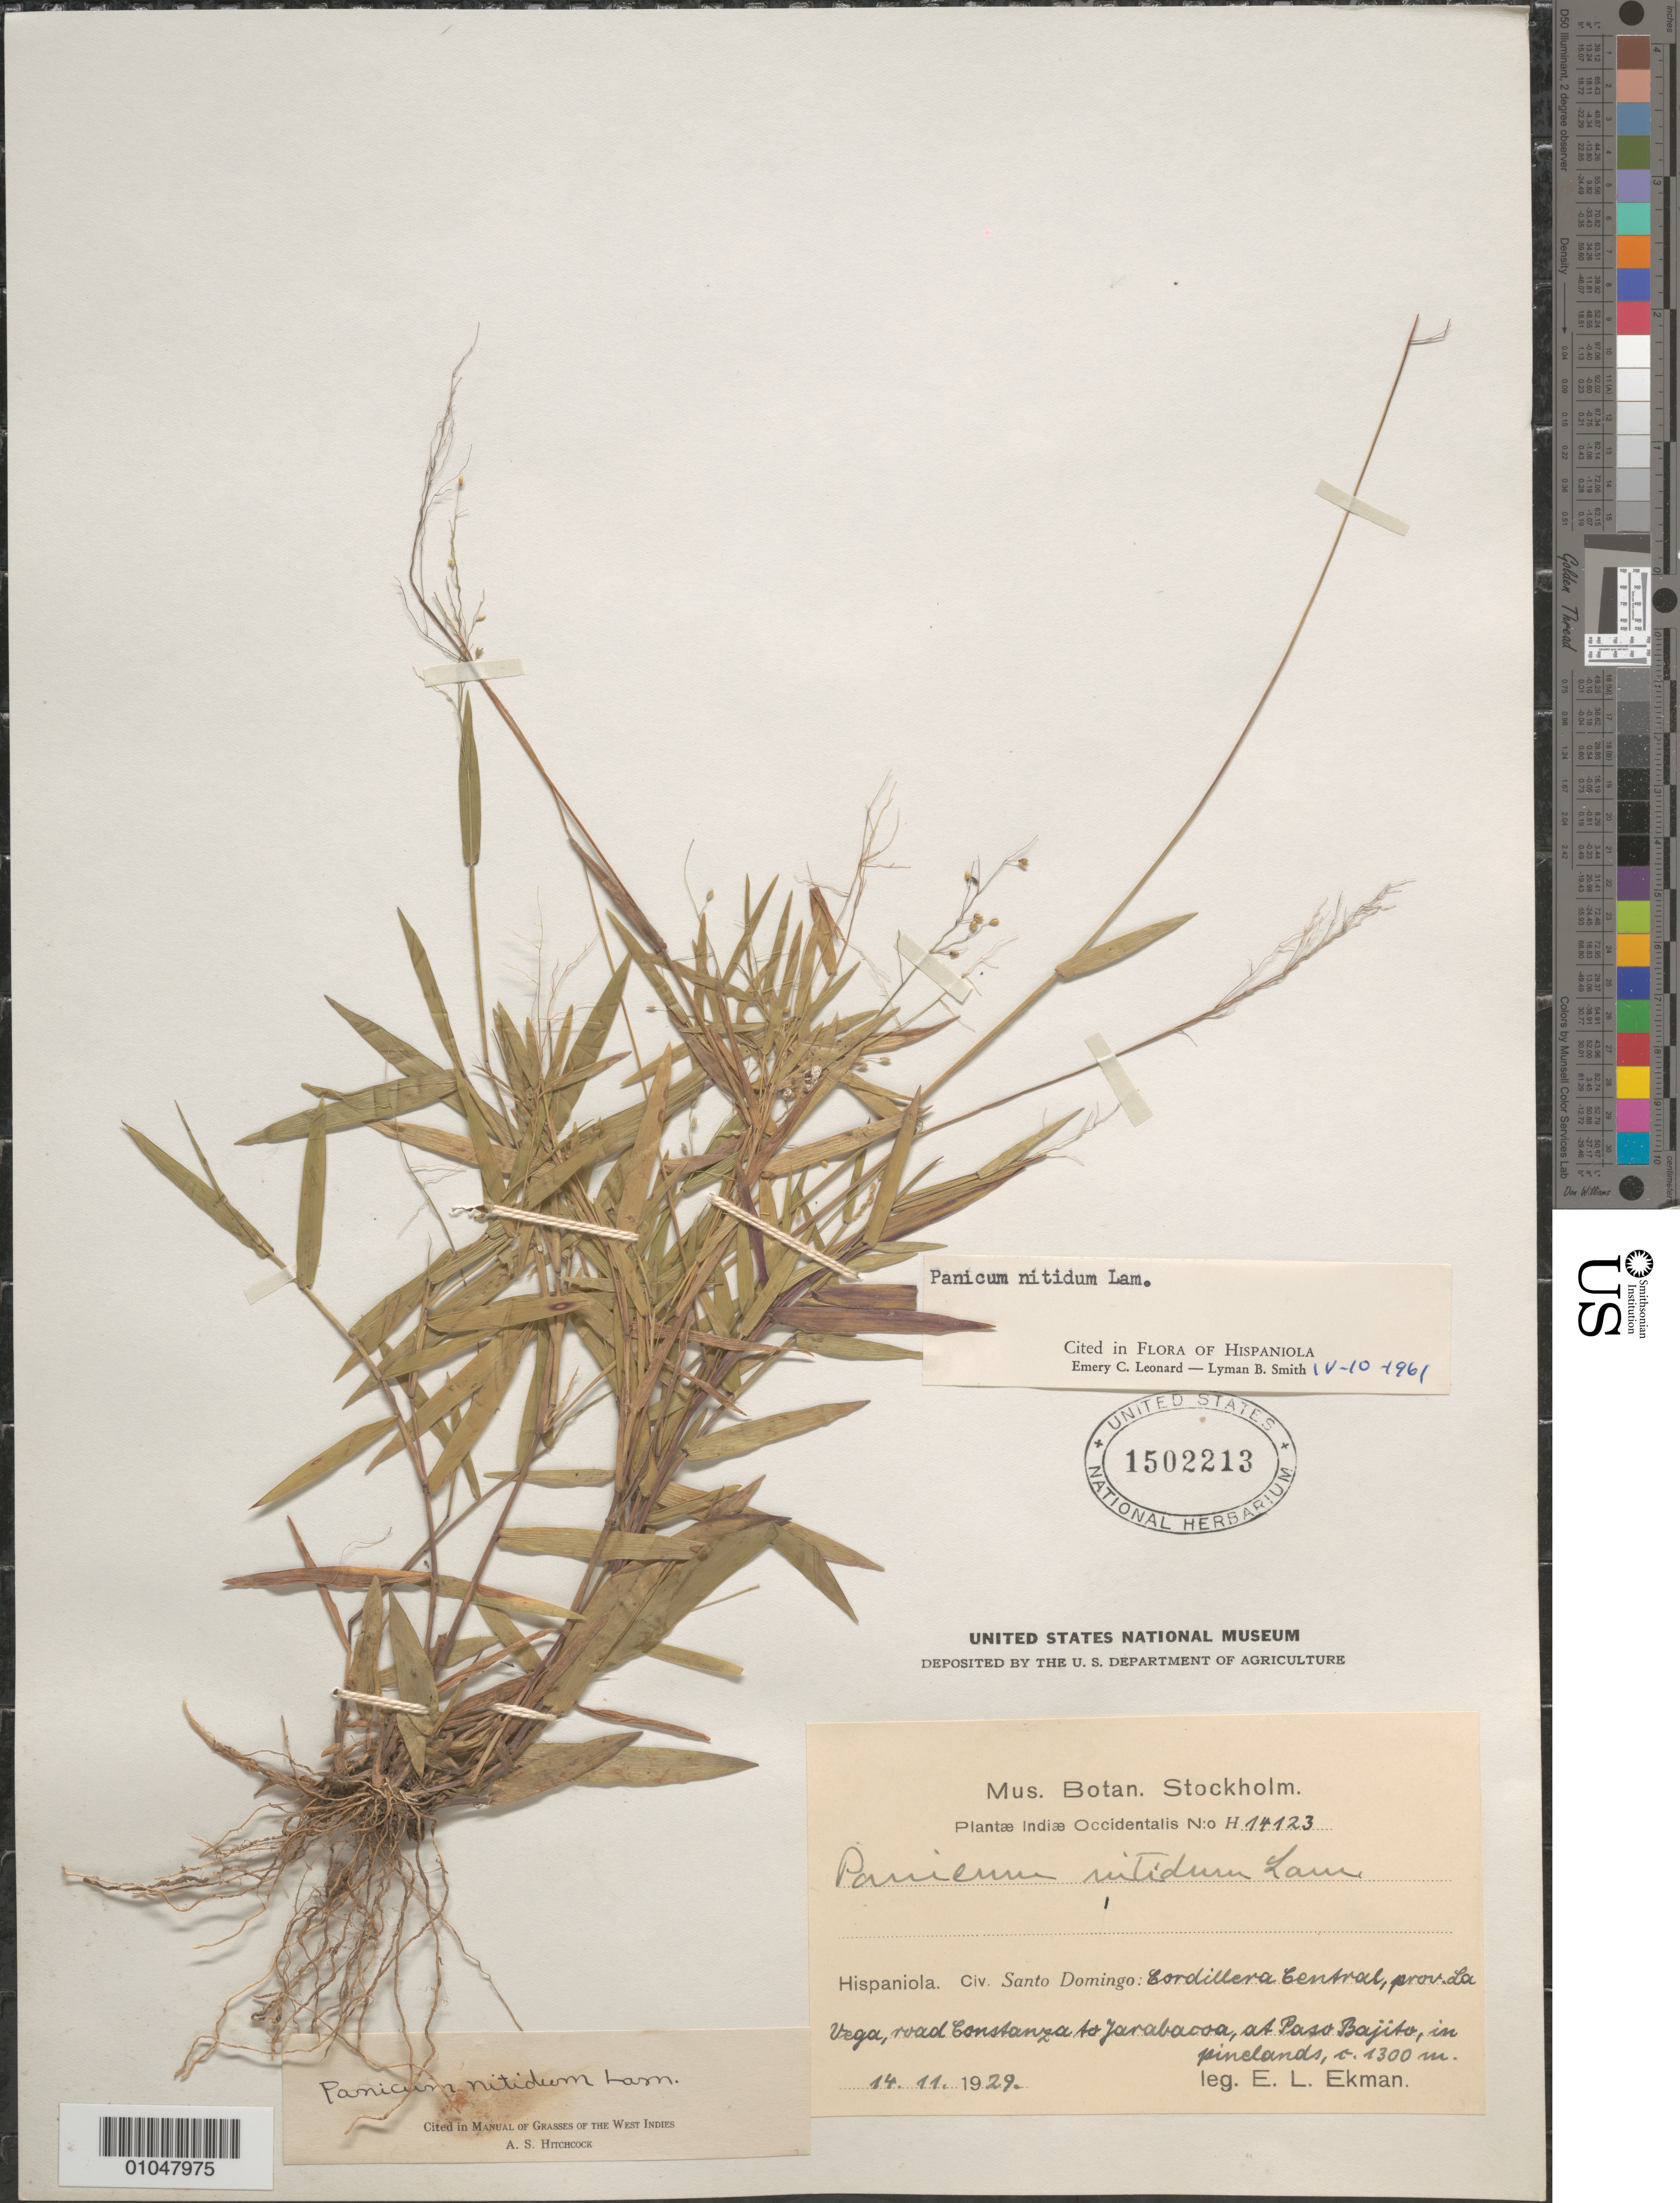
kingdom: Plantae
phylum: Tracheophyta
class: Liliopsida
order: Poales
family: Poaceae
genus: Panicum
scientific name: Panicum nitidum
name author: Lam.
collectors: E. L. Ekman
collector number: H 14123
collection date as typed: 14 Nov 1929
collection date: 1929-11-14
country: Dominican Republic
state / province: La Vega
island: Hispaniola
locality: Cordillera Central, road Constanza to Jarabacoa, at Paso Bajito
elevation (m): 1300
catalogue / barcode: US 1502213